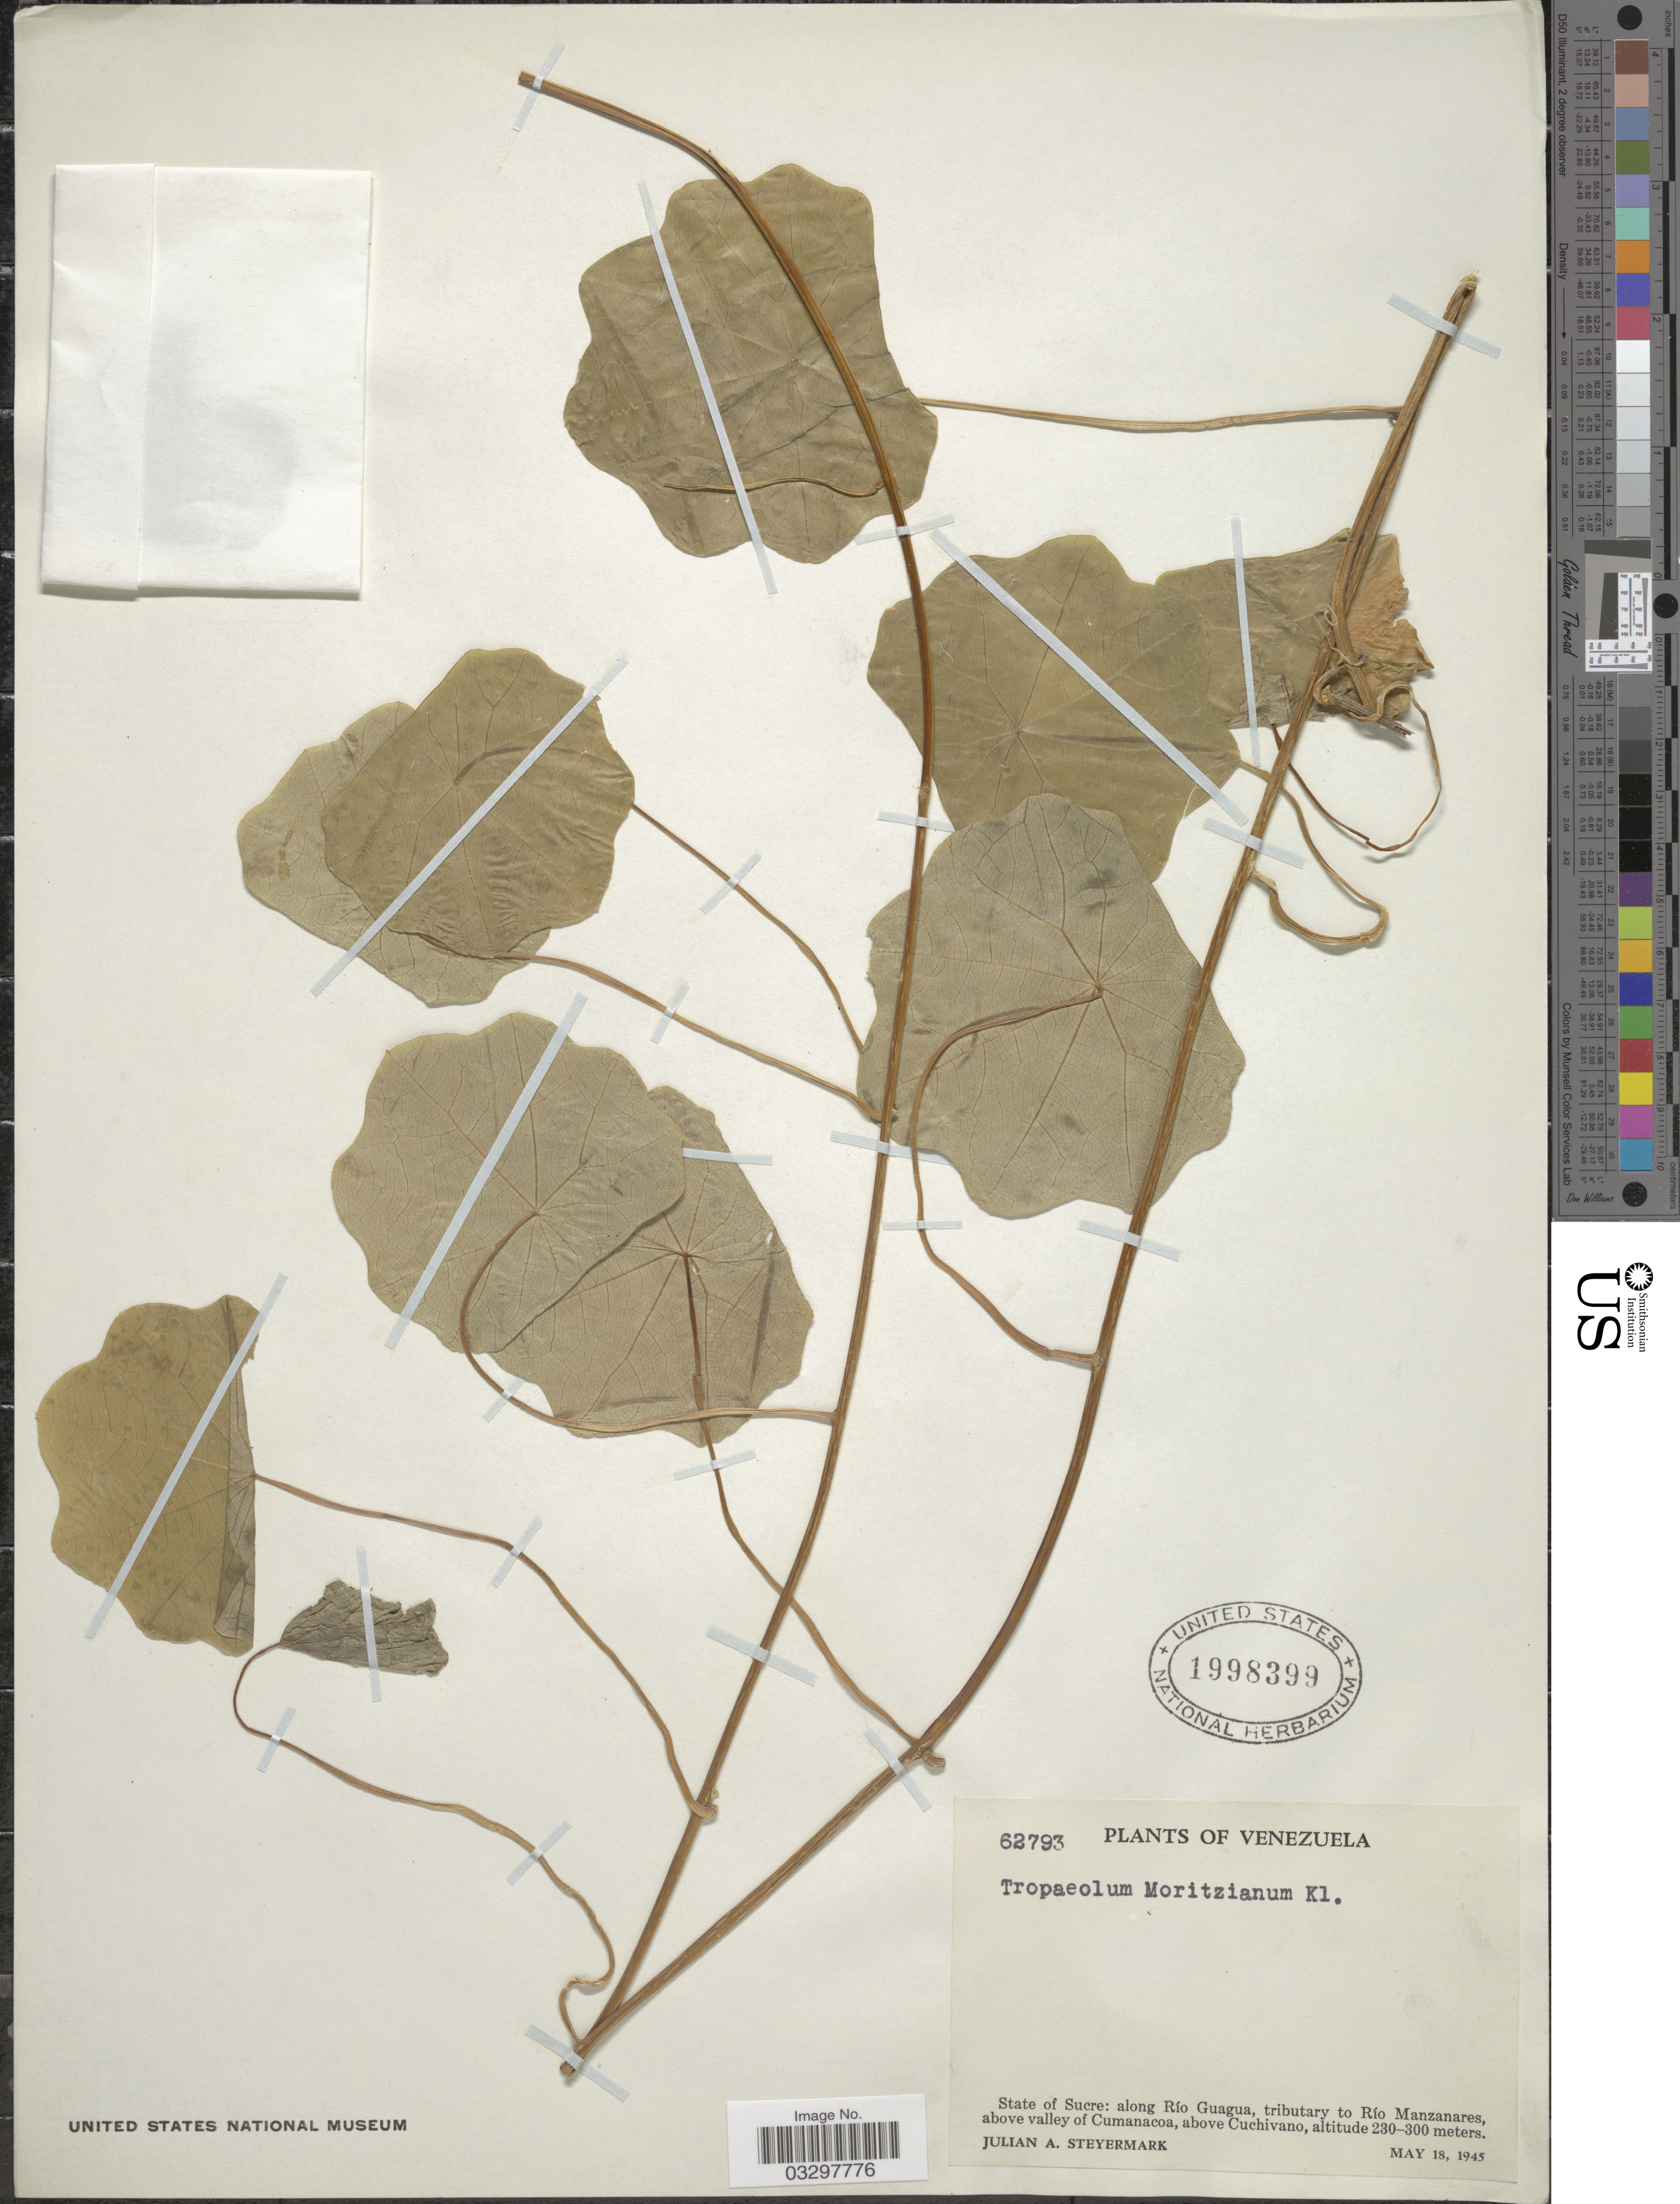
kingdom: Plantae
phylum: Tracheophyta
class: Magnoliopsida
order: Brassicales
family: Tropaeolaceae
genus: Tropaeolum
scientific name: Tropaeolum moritzianum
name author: Klotzsch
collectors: J. Steyermark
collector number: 62793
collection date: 1945-05-18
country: Venezuela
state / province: Sucre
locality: State of Sucre: along Río Guagua, tributary to Río Manzanares, above valley of Cumanacoa, above Cuchivano.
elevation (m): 230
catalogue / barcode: US 1998399